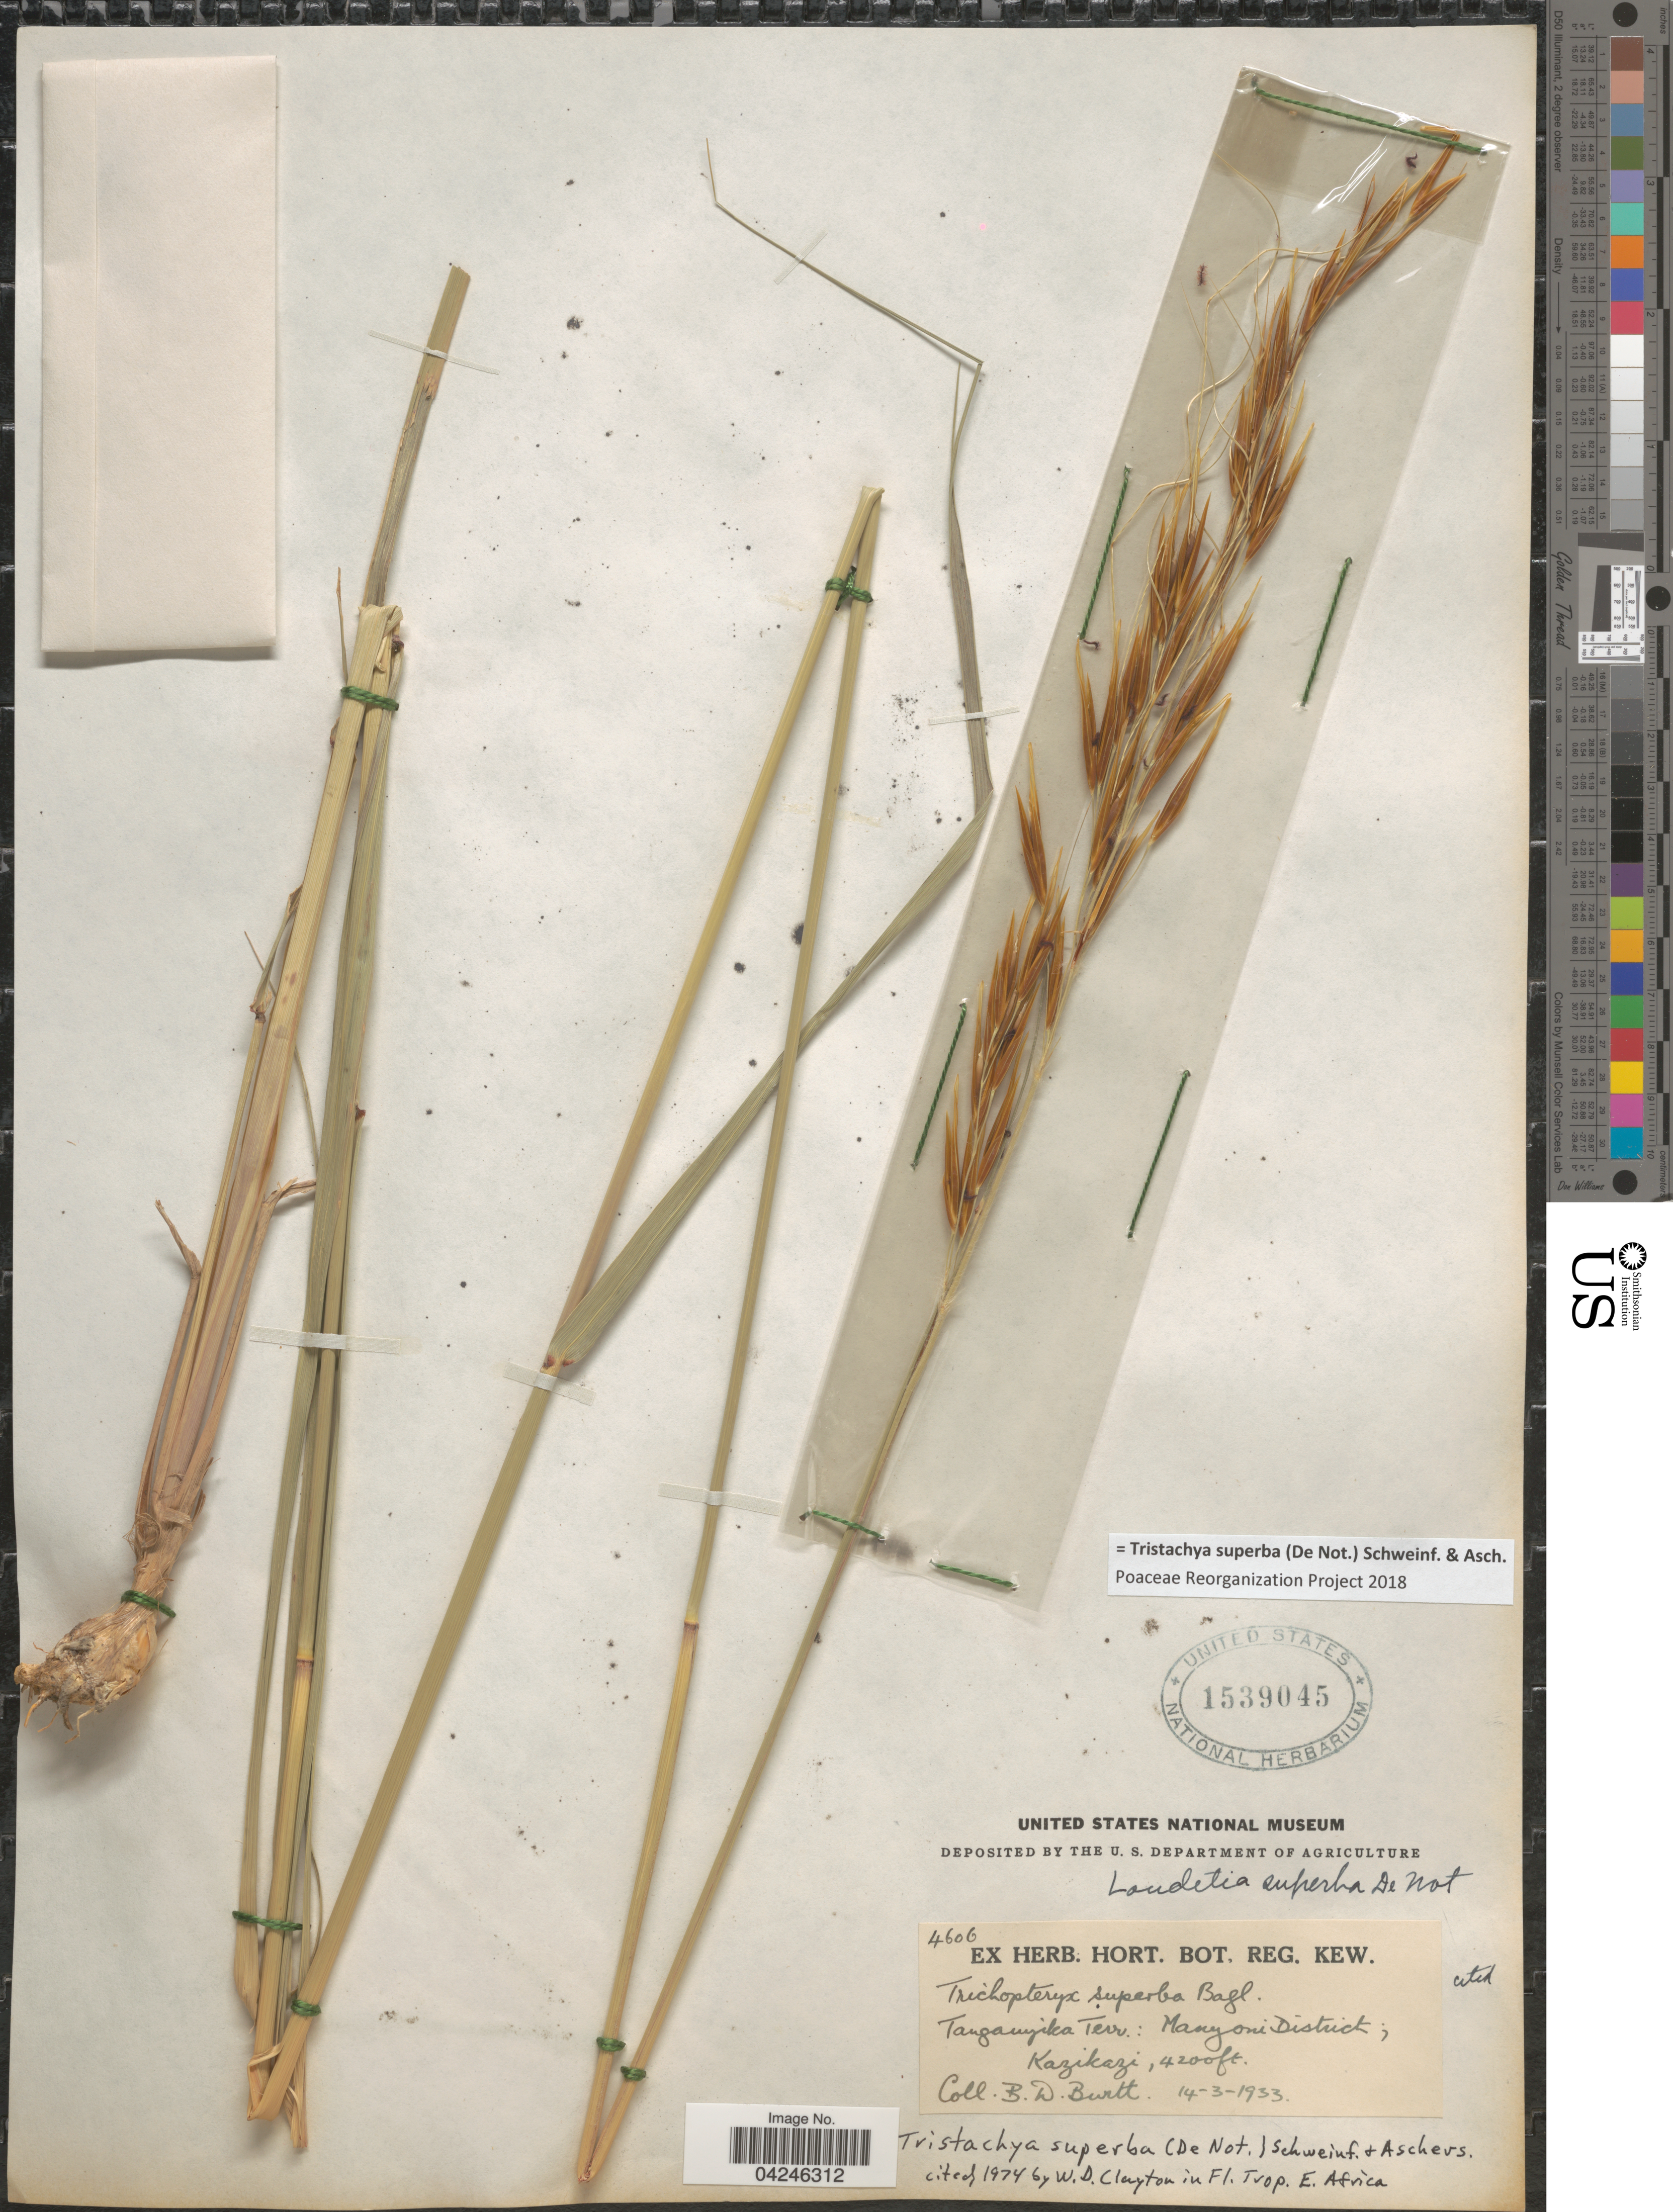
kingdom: Plantae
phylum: Tracheophyta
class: Liliopsida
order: Poales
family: Poaceae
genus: Tristachya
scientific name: Tristachya superba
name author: (De Not.) Schweinf. & Asch.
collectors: B. D. Burtt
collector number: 4606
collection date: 1933-03-14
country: Tanzania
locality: Tanganyika Terr.: Manyoni District; Kazikazi.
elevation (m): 1280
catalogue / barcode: US 1539045